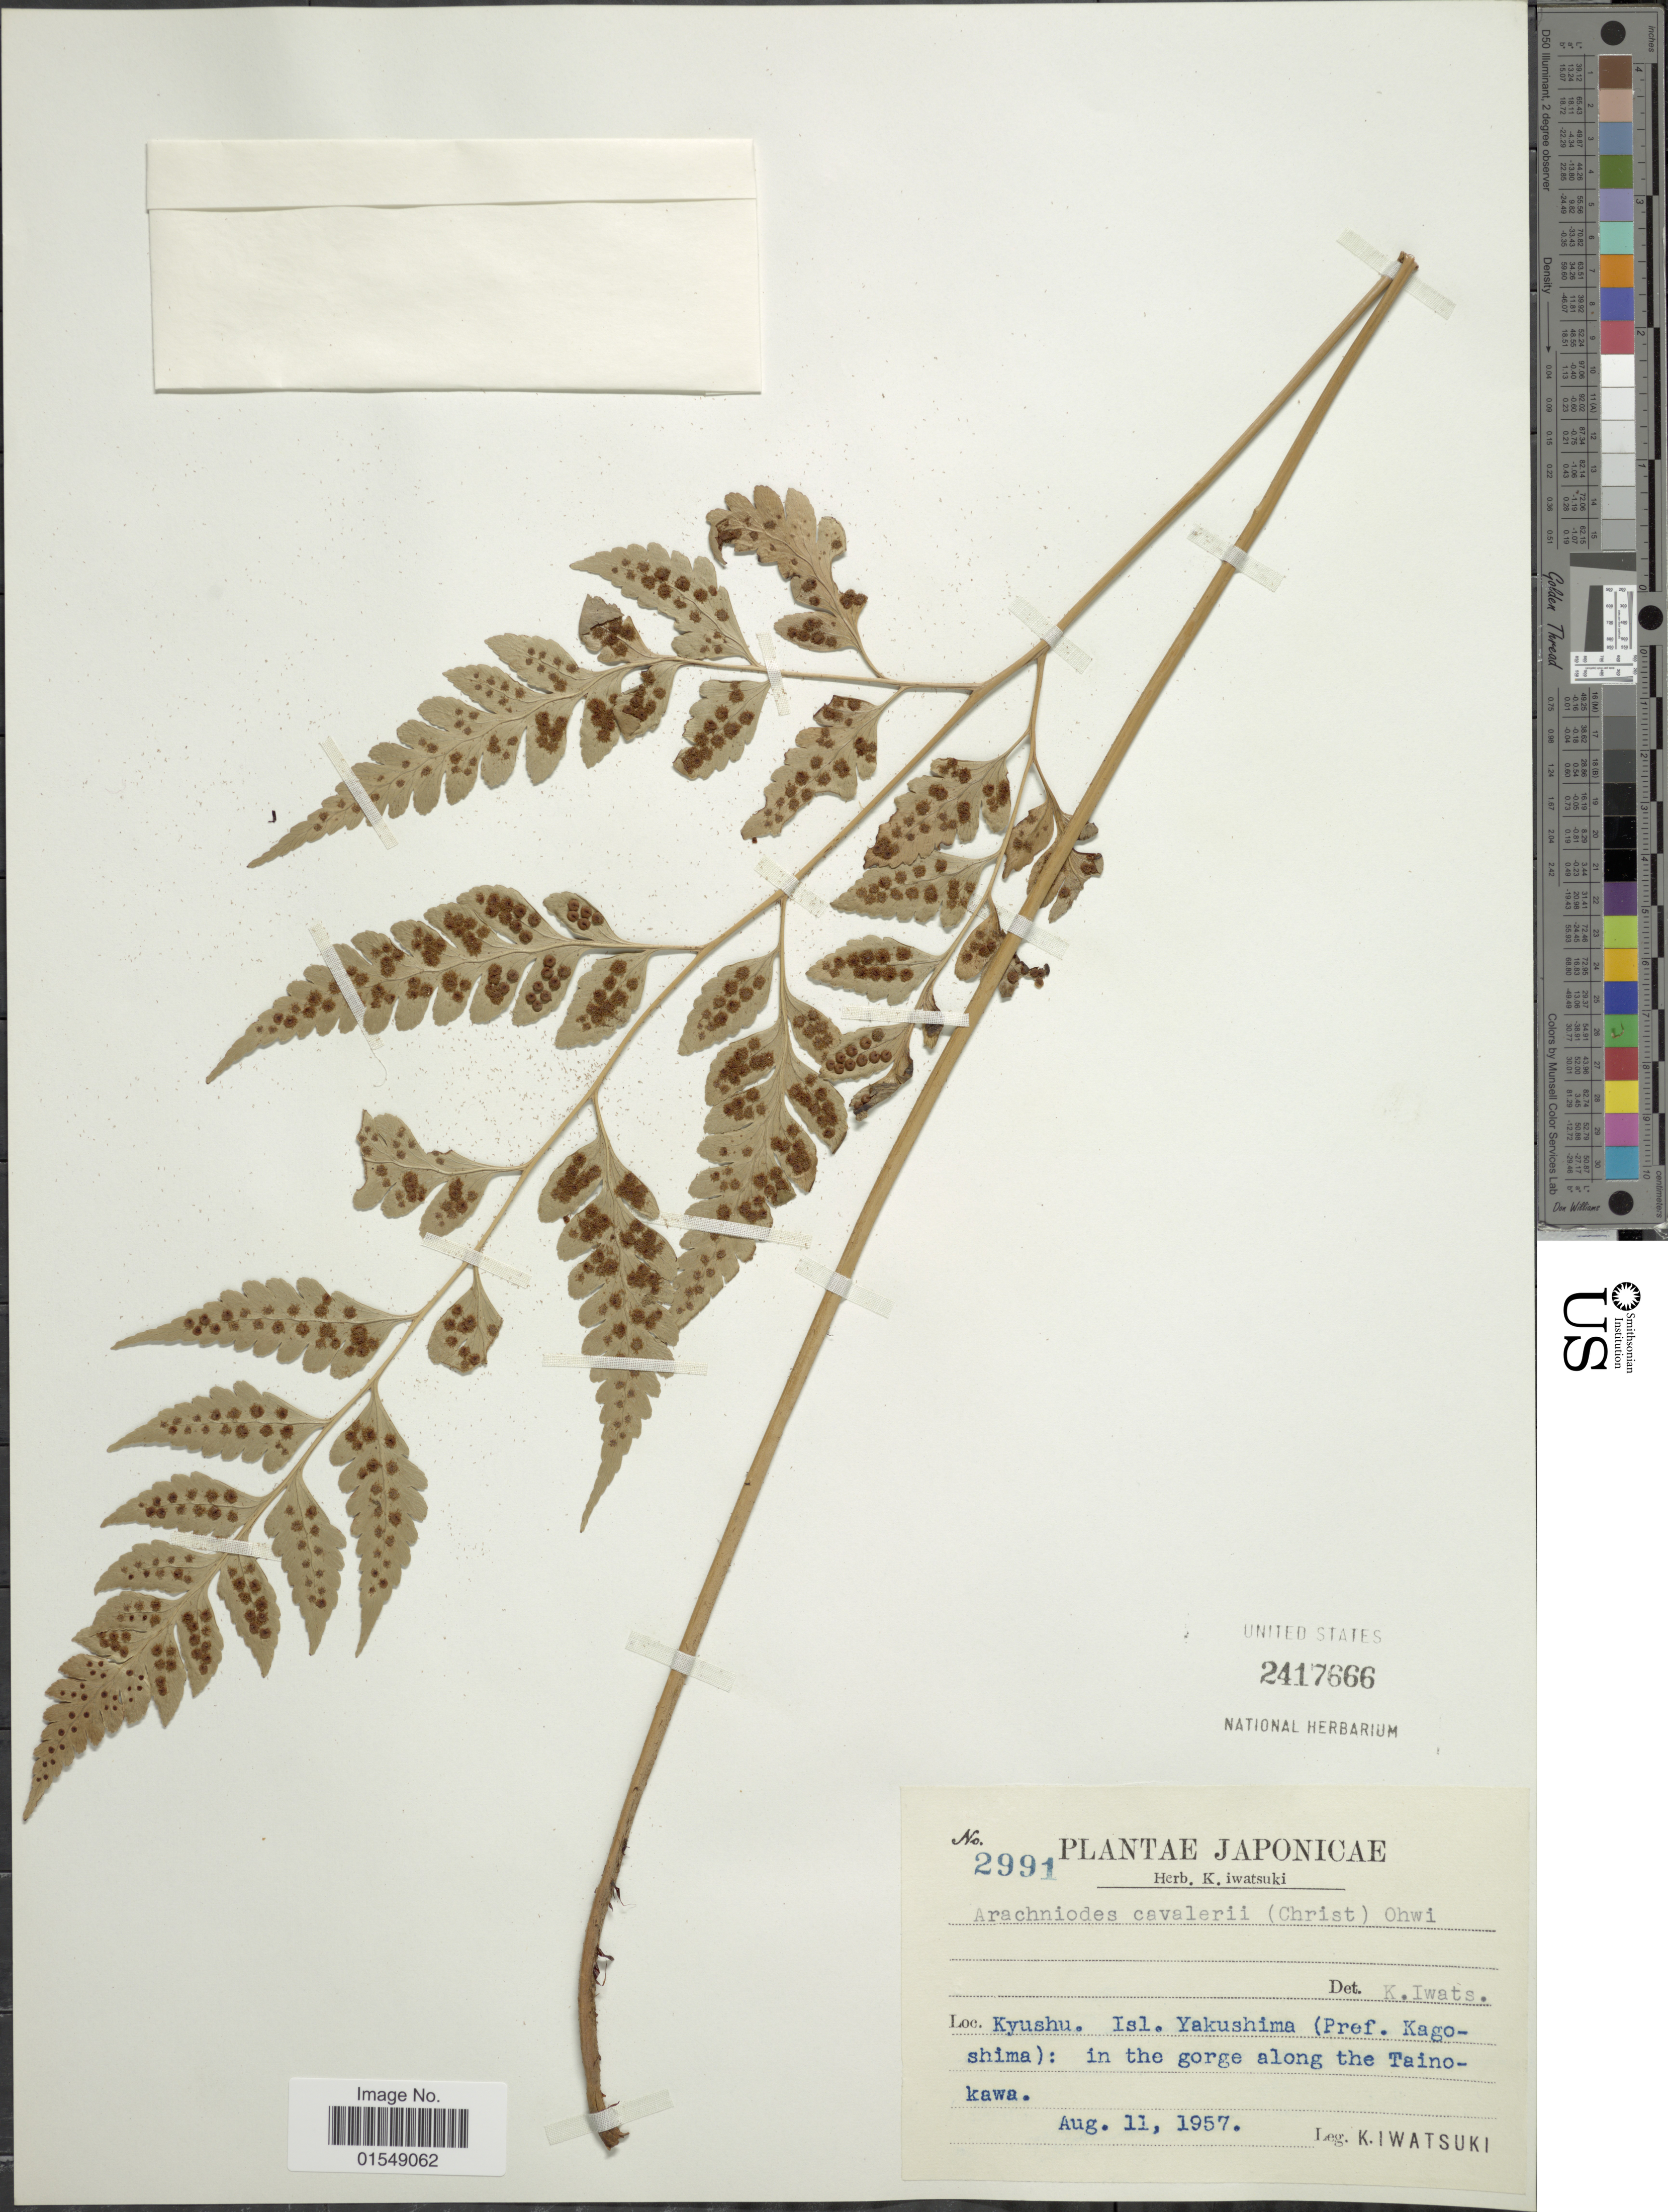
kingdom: Plantae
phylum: Tracheophyta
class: Polypodiopsida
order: Polypodiales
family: Dryopteridaceae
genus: Arachniodes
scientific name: Arachniodes cavaleriei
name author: (Christ) Ohwi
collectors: K. Iwatsuki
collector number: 2991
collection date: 1957-08-11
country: Japan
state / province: Kagosima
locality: Kyushu, Isl. Yakushima: in the gorge along the Tainokawa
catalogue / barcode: US 2417666